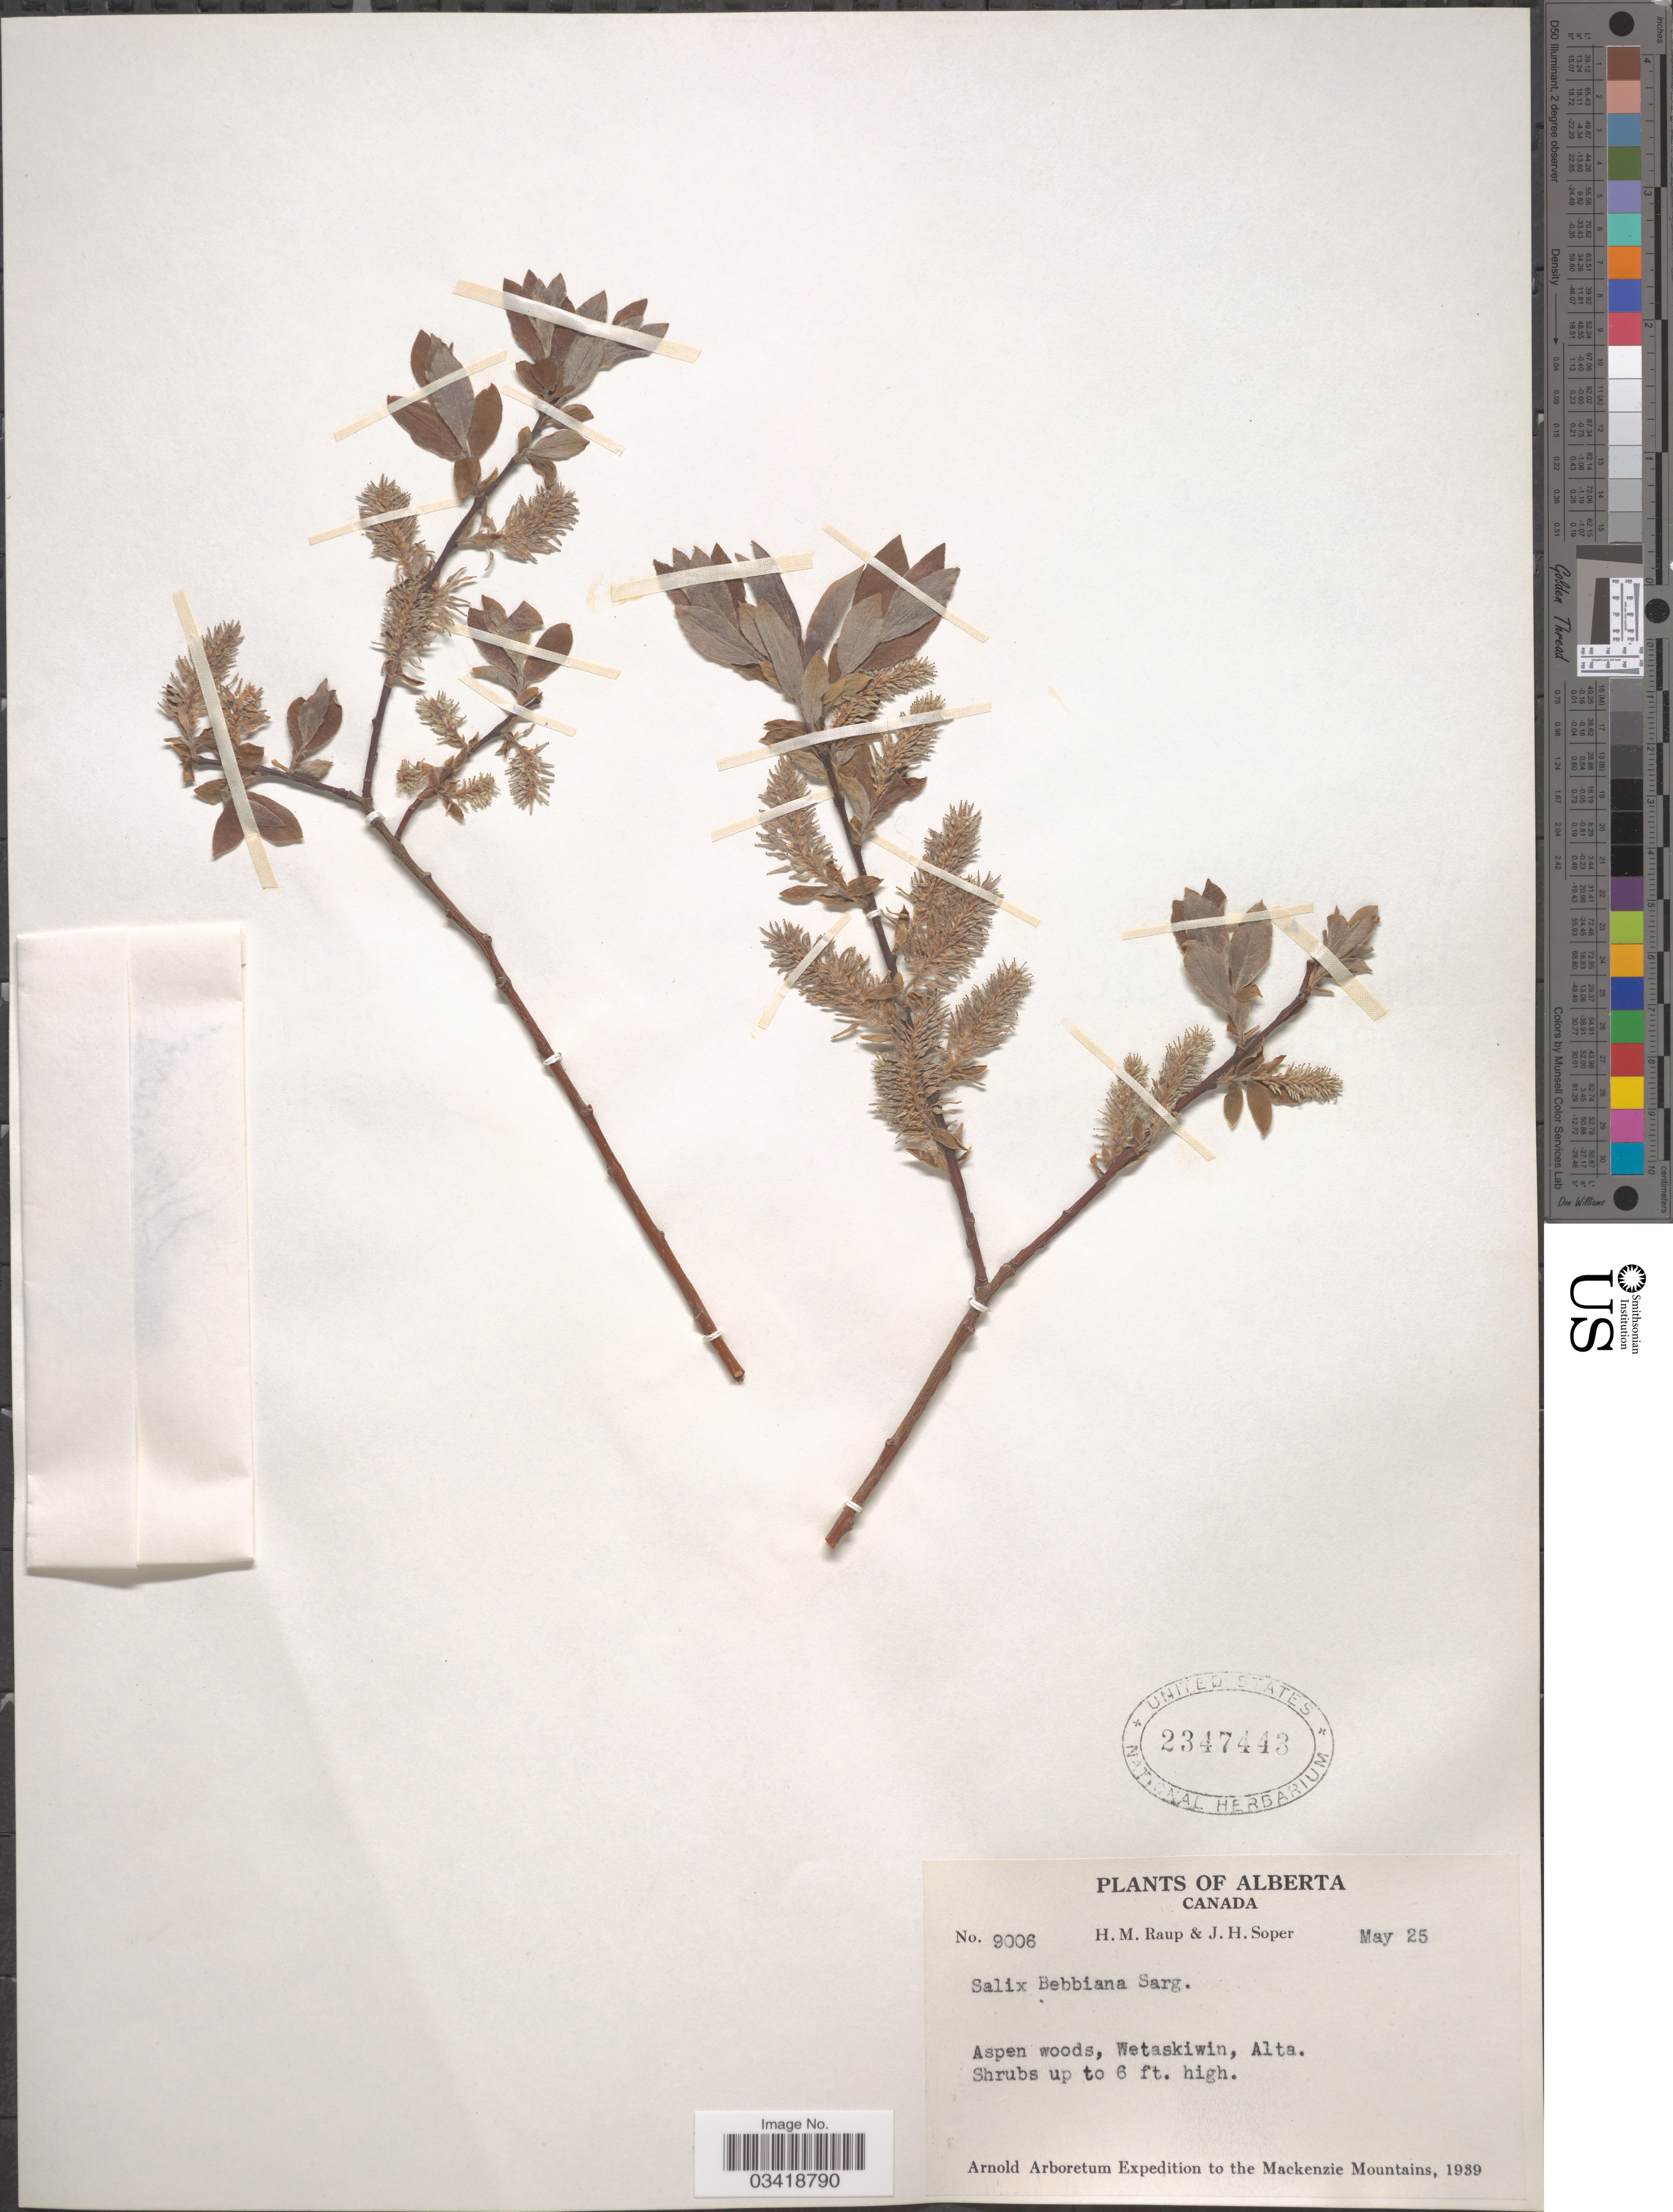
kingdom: Plantae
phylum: Tracheophyta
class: Magnoliopsida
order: Malpighiales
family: Salicaceae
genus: Salix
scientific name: Salix bebbiana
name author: Sarg.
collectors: H. Raup & J. H. Soper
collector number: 9006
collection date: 1939-05-25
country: Canada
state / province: Alberta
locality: Aspen woods, Wetaskiwin, Alta.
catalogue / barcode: US 2347443